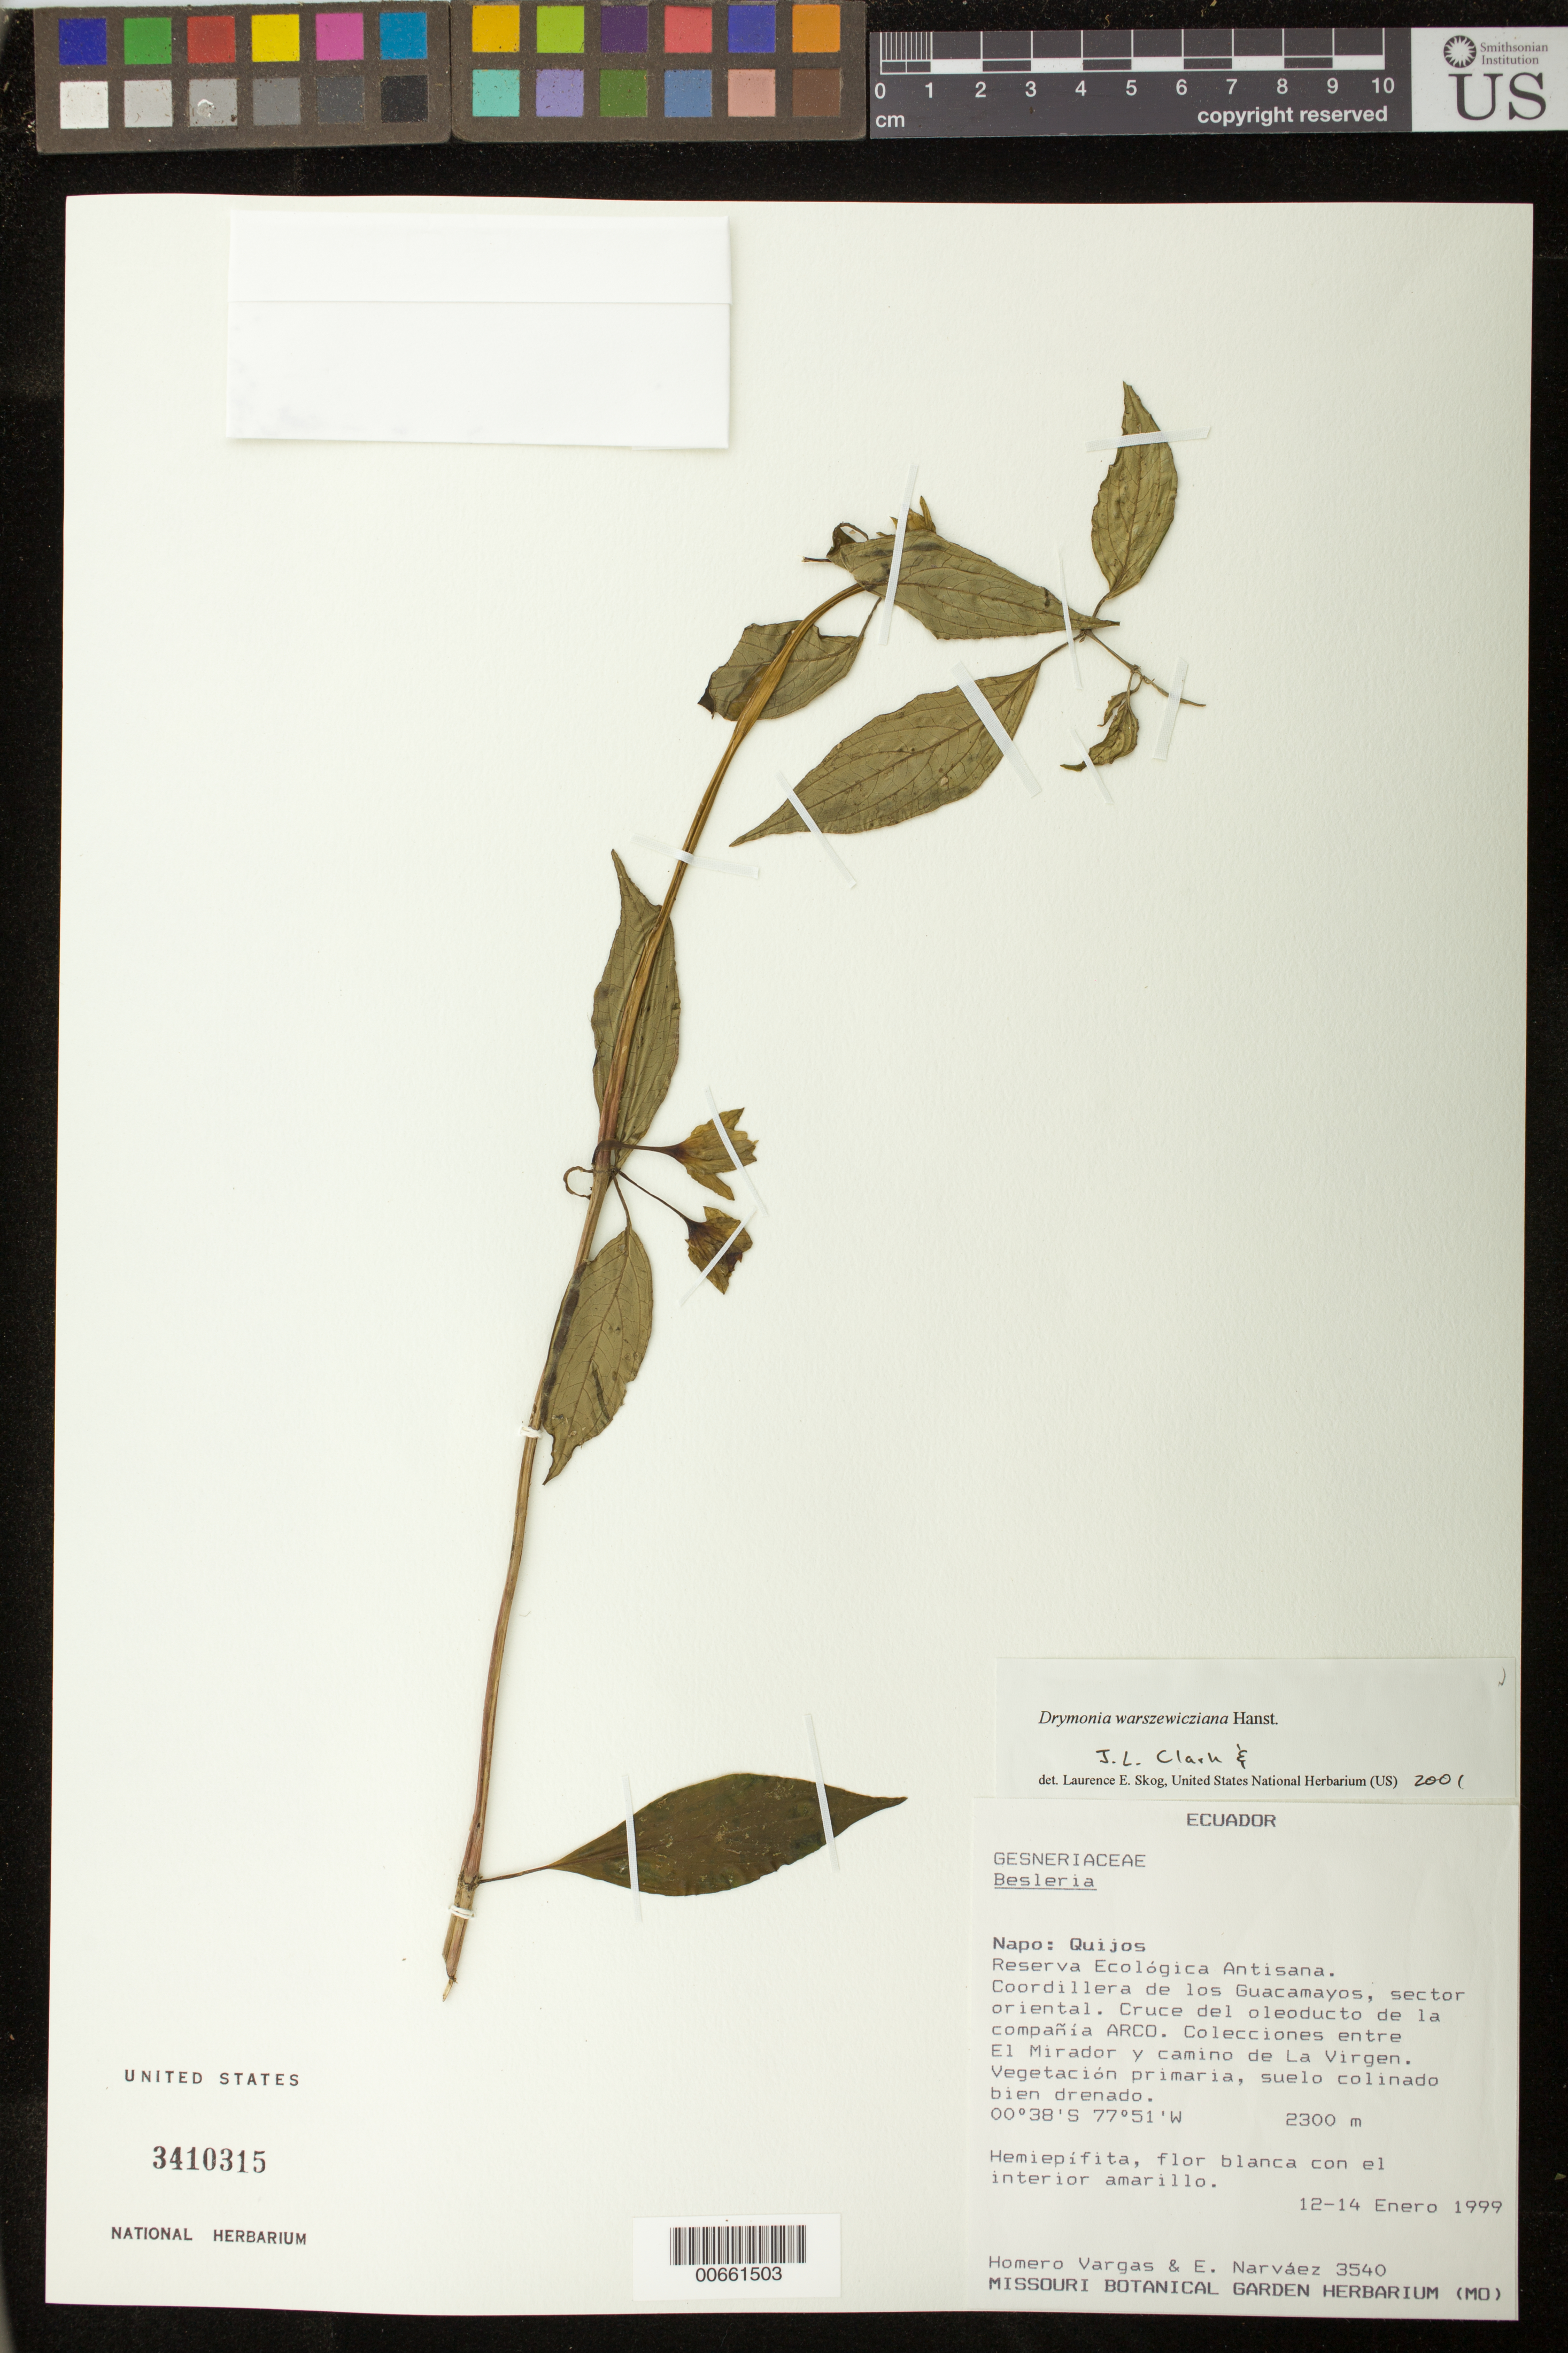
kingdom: Plantae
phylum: Tracheophyta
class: Magnoliopsida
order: Lamiales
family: Gesneriaceae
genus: Drymonia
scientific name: Drymonia warszewicziana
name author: Hanst.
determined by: Clark, J. L.; Skog, Laurence E.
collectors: H. Vargas & E. Narváez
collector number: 3540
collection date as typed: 12-14 Jan 1999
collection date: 1999-01-12/1999-01-14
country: Ecuador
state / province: Napo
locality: Quijos, Reserva Ecológica Antisana, Cordillera de los Guacamayos, sector oriental; cruce del oleoducto de la compañia ARCO; colecciones entre El Mirador y camino de La Virgen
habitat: Vegetación primaria, suelo colinado bien drenado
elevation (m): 2300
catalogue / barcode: US 3410315